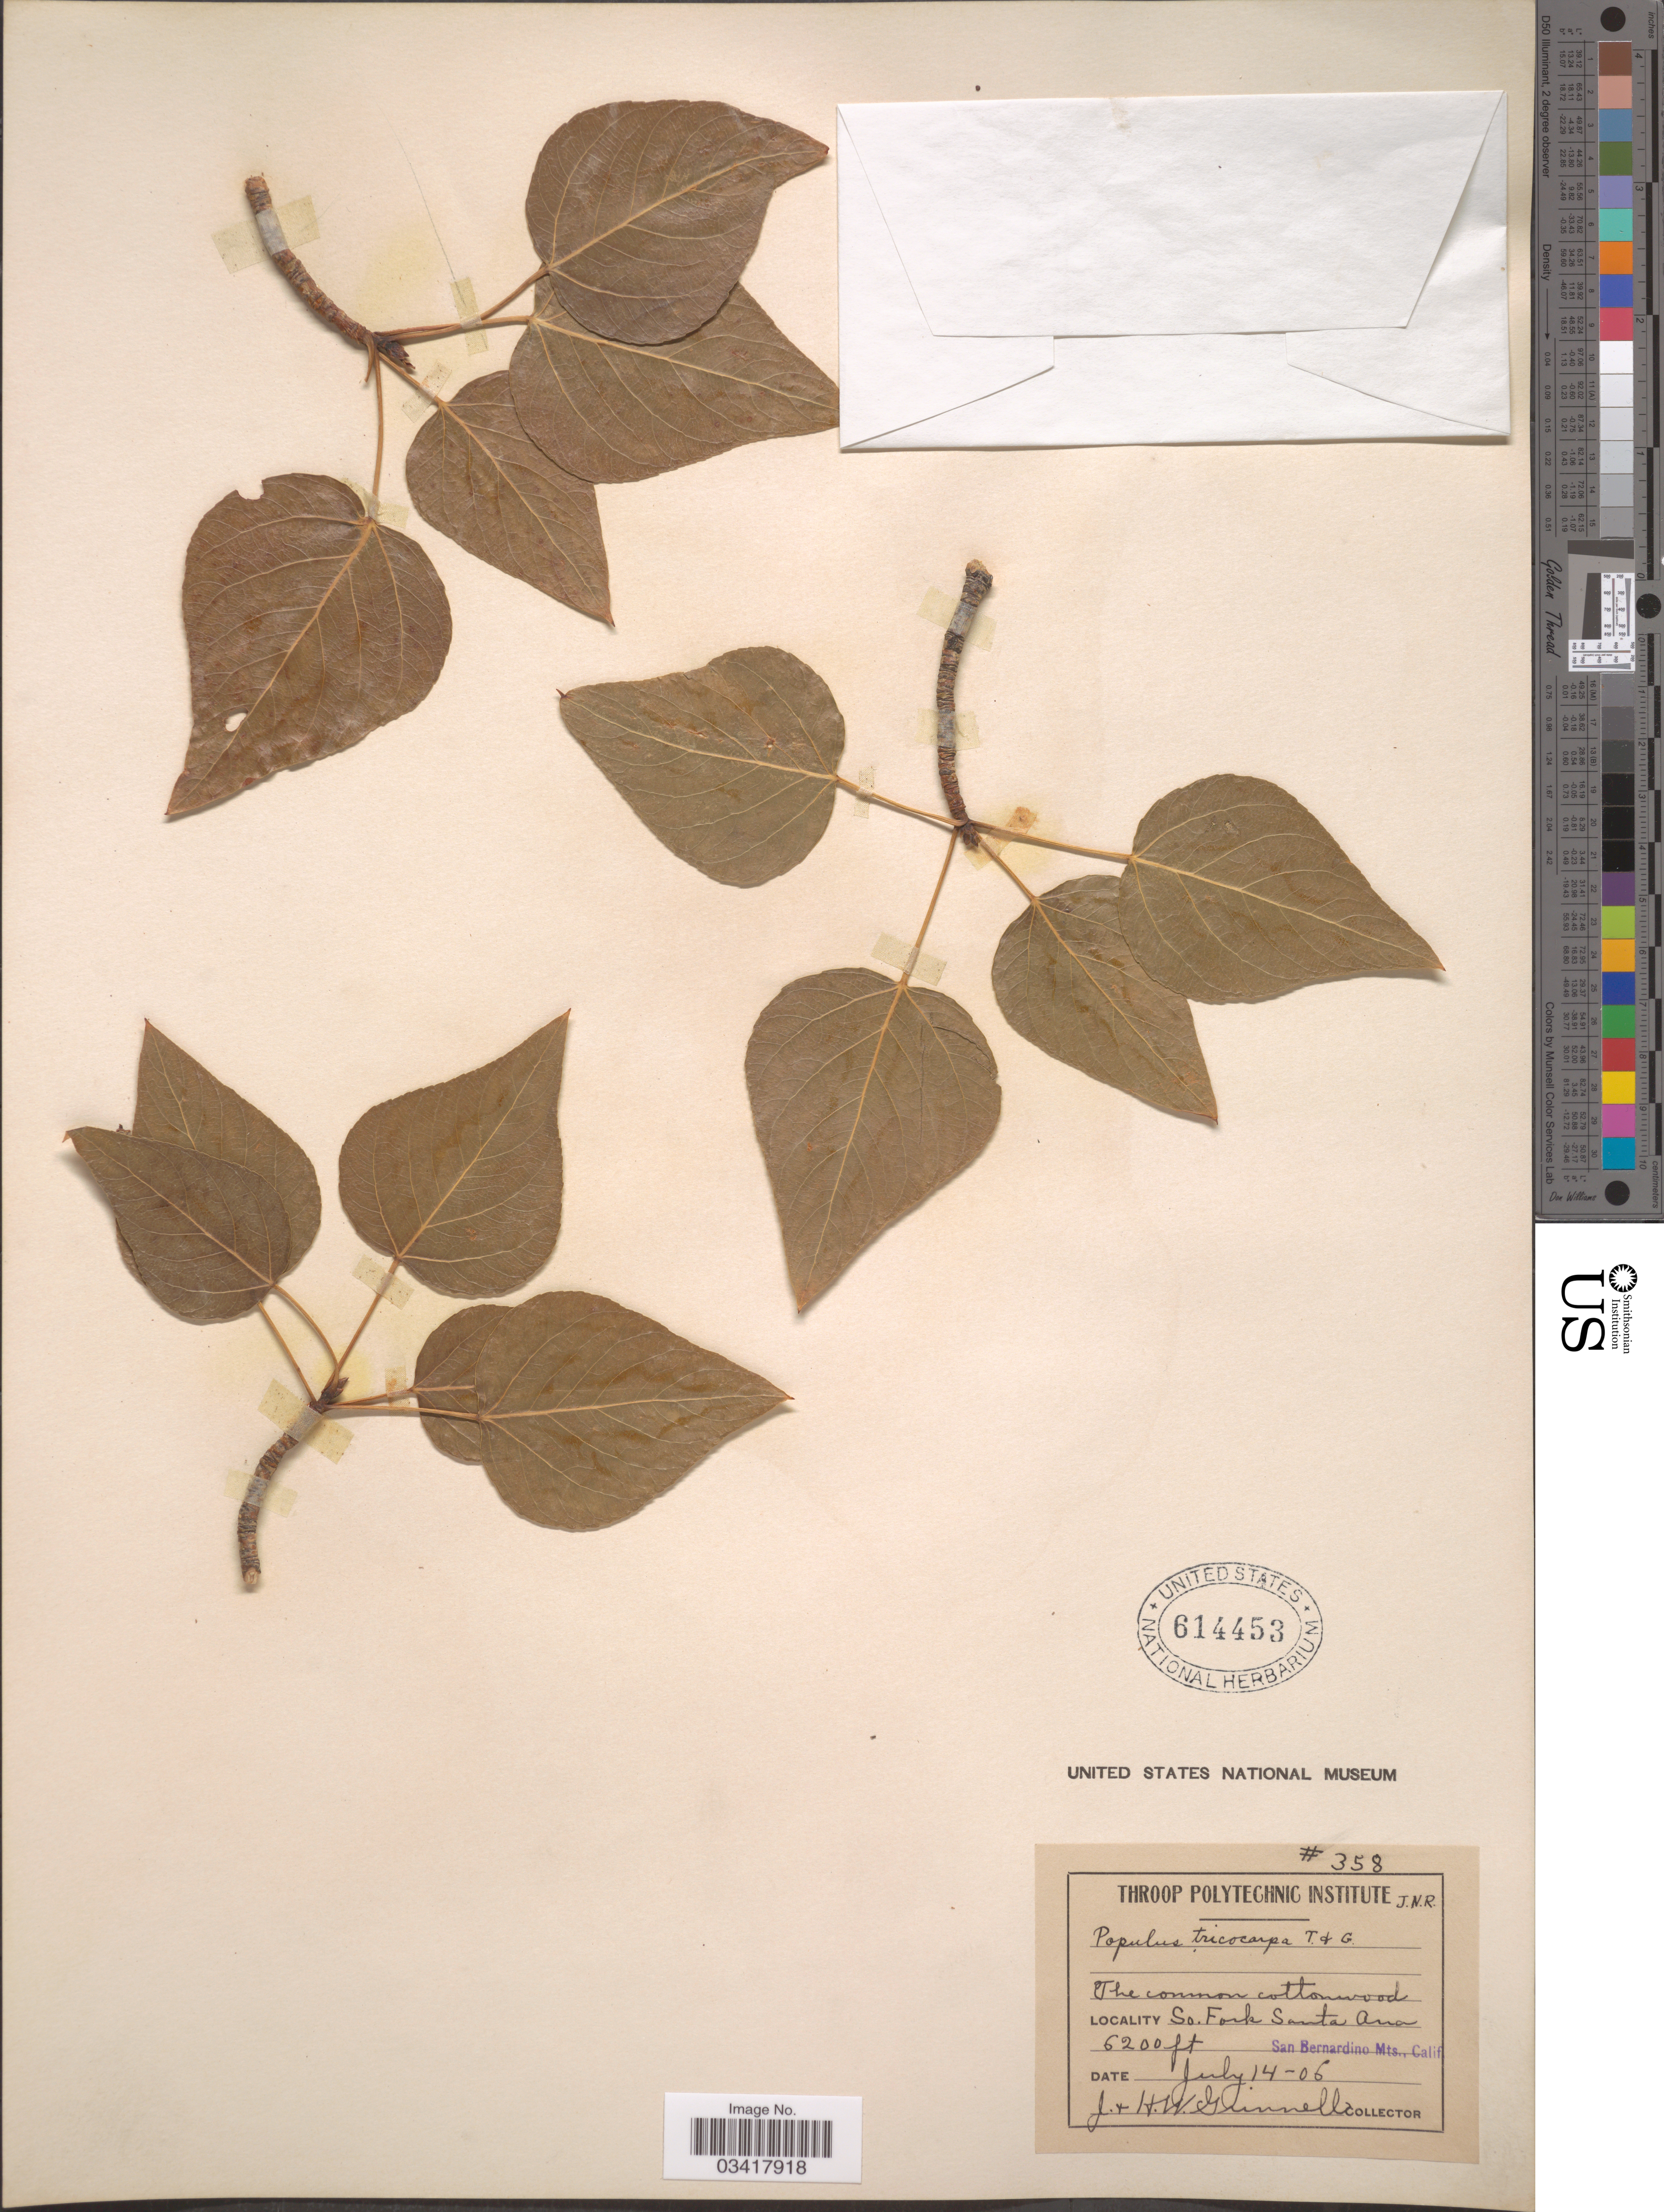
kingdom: Plantae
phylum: Tracheophyta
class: Magnoliopsida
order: Malpighiales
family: Salicaceae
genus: Populus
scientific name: Populus trichocarpa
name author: Torr. & A. Gray ex W. Hook.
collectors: J. Grinnell & H. Grinnell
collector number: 358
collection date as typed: Transcribed d/m/y: 14/7/6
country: United States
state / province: California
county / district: San Bernardino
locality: So. Fork Santa Ana San Bernardino Mts.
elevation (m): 1890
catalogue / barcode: US 614453